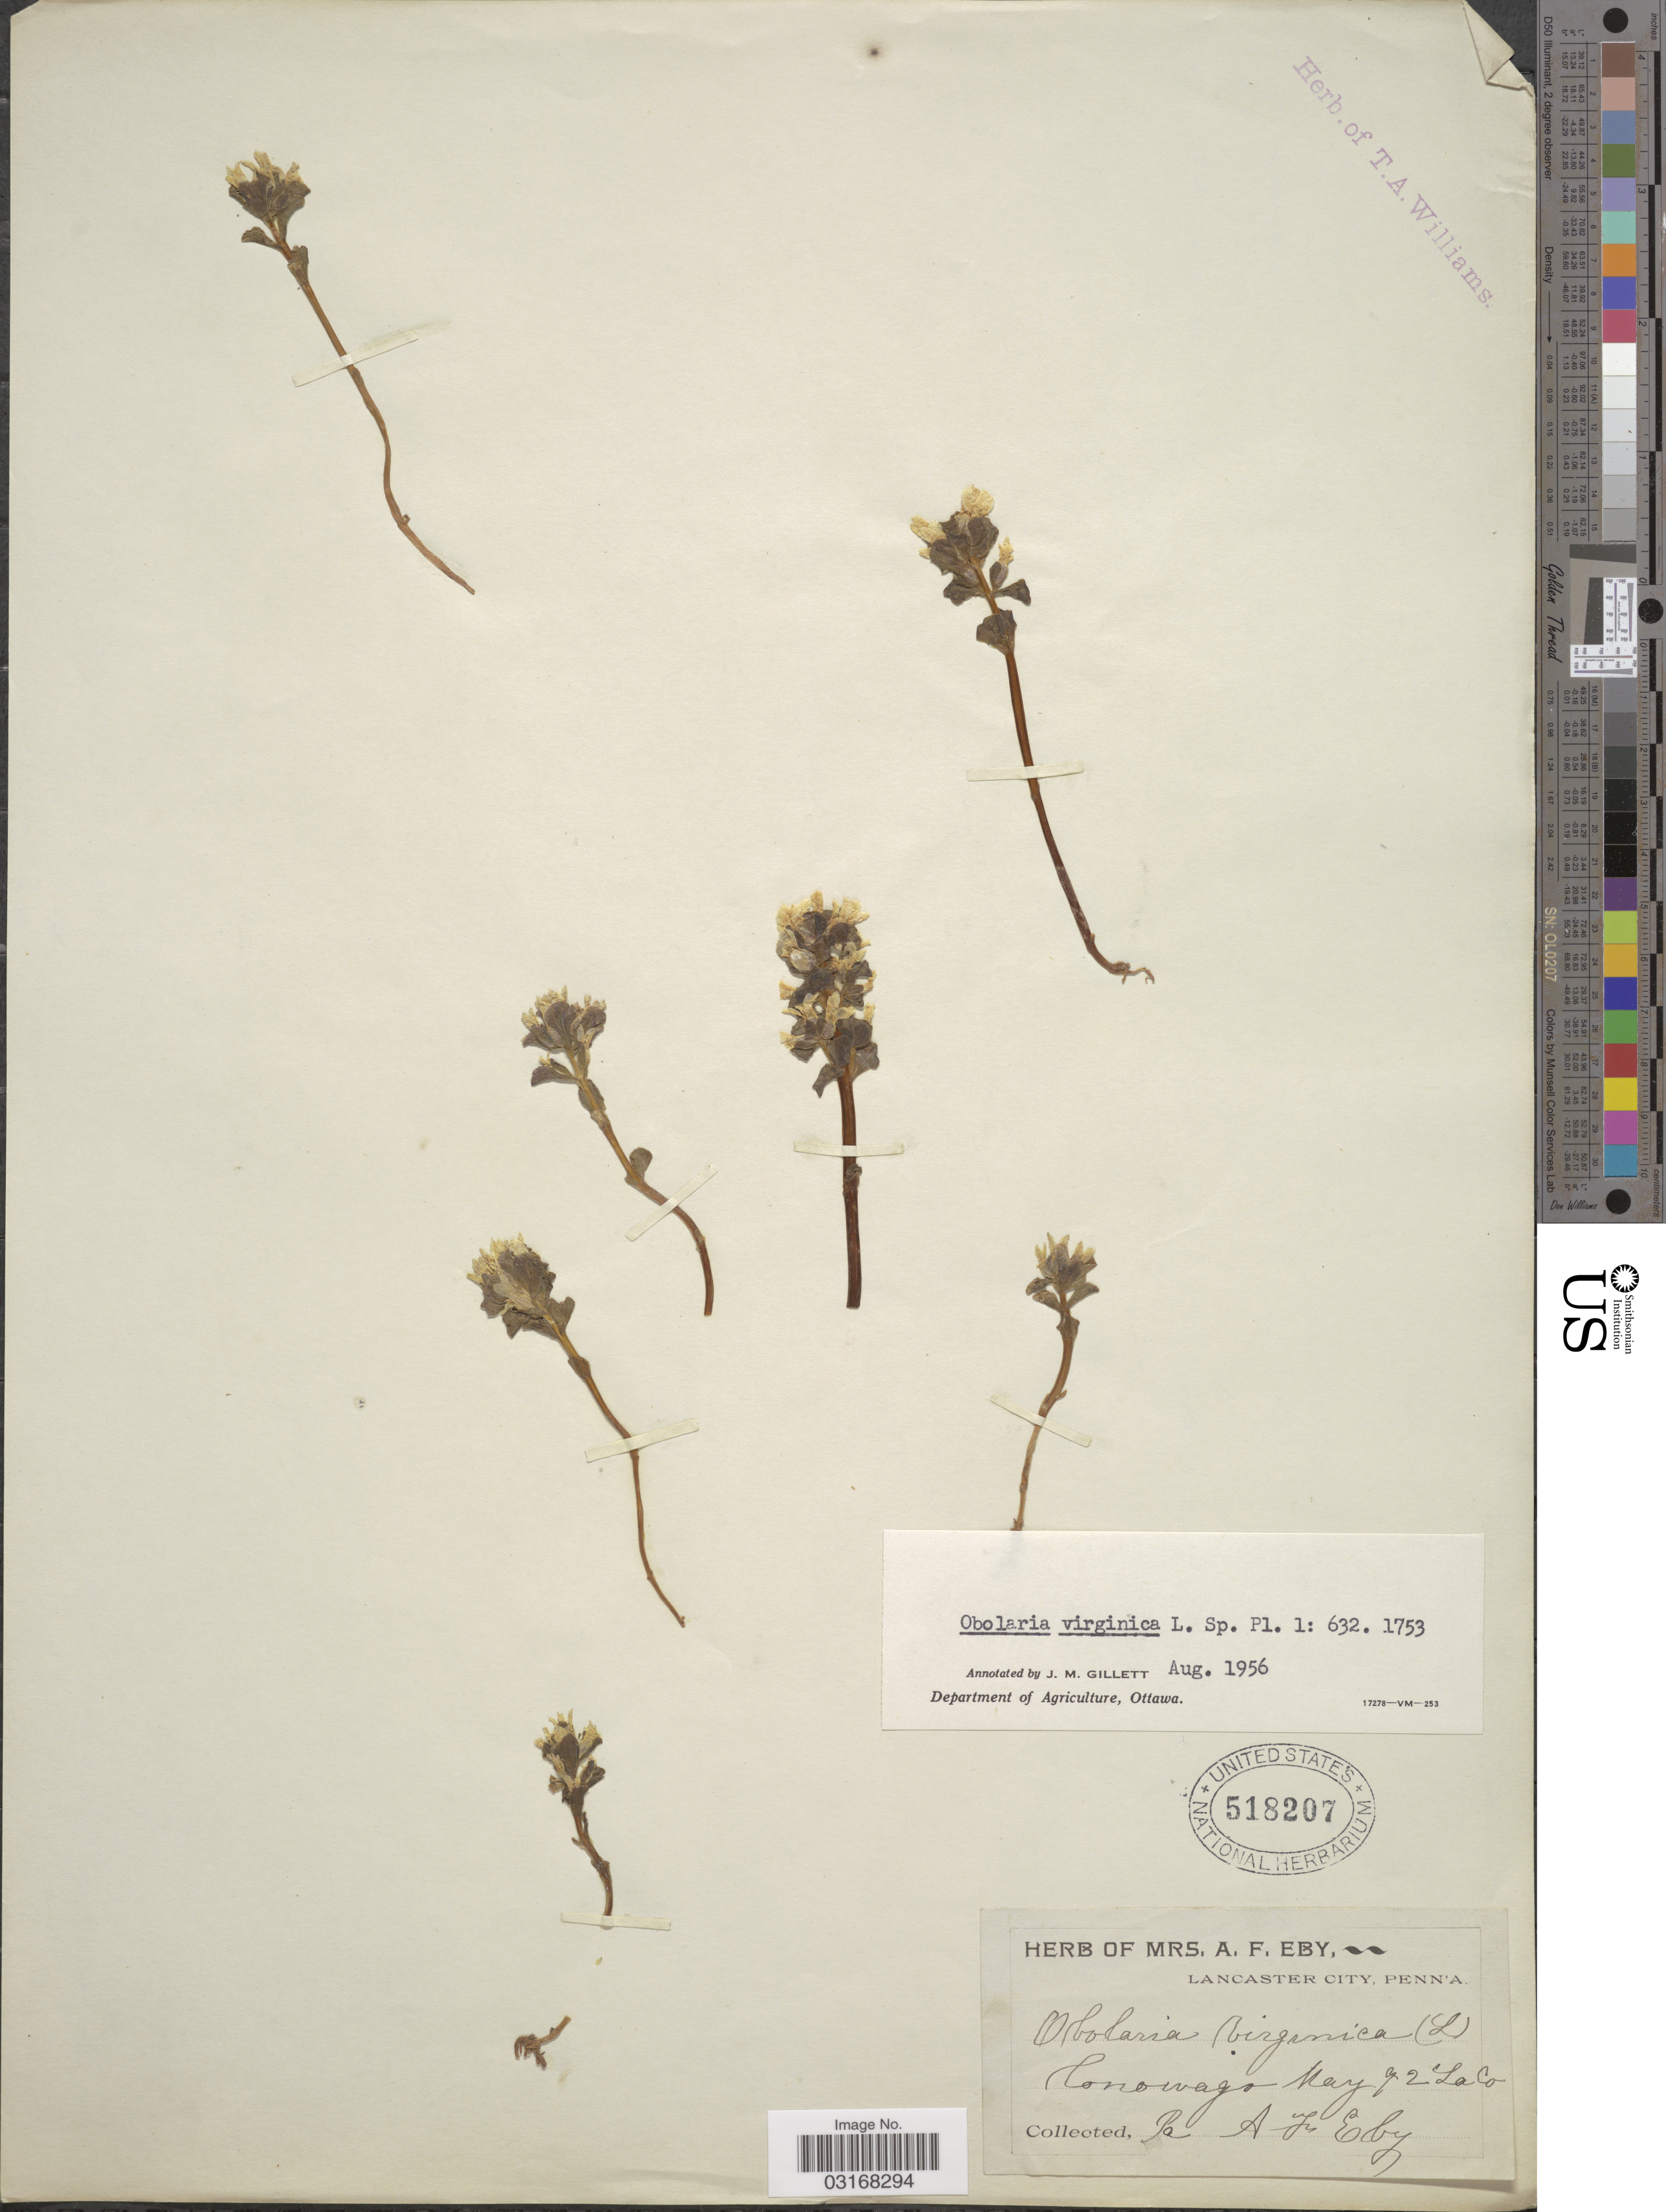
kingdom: Plantae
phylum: Tracheophyta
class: Magnoliopsida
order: Gentianales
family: Gentianaceae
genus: Obolaria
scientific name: Obolaria virginica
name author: L.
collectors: A. F. Eby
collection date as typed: Transcribed d/m/y: /5/92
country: United States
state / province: Pennsylvania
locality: Conewago. La Co. Pa.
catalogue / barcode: US 518207